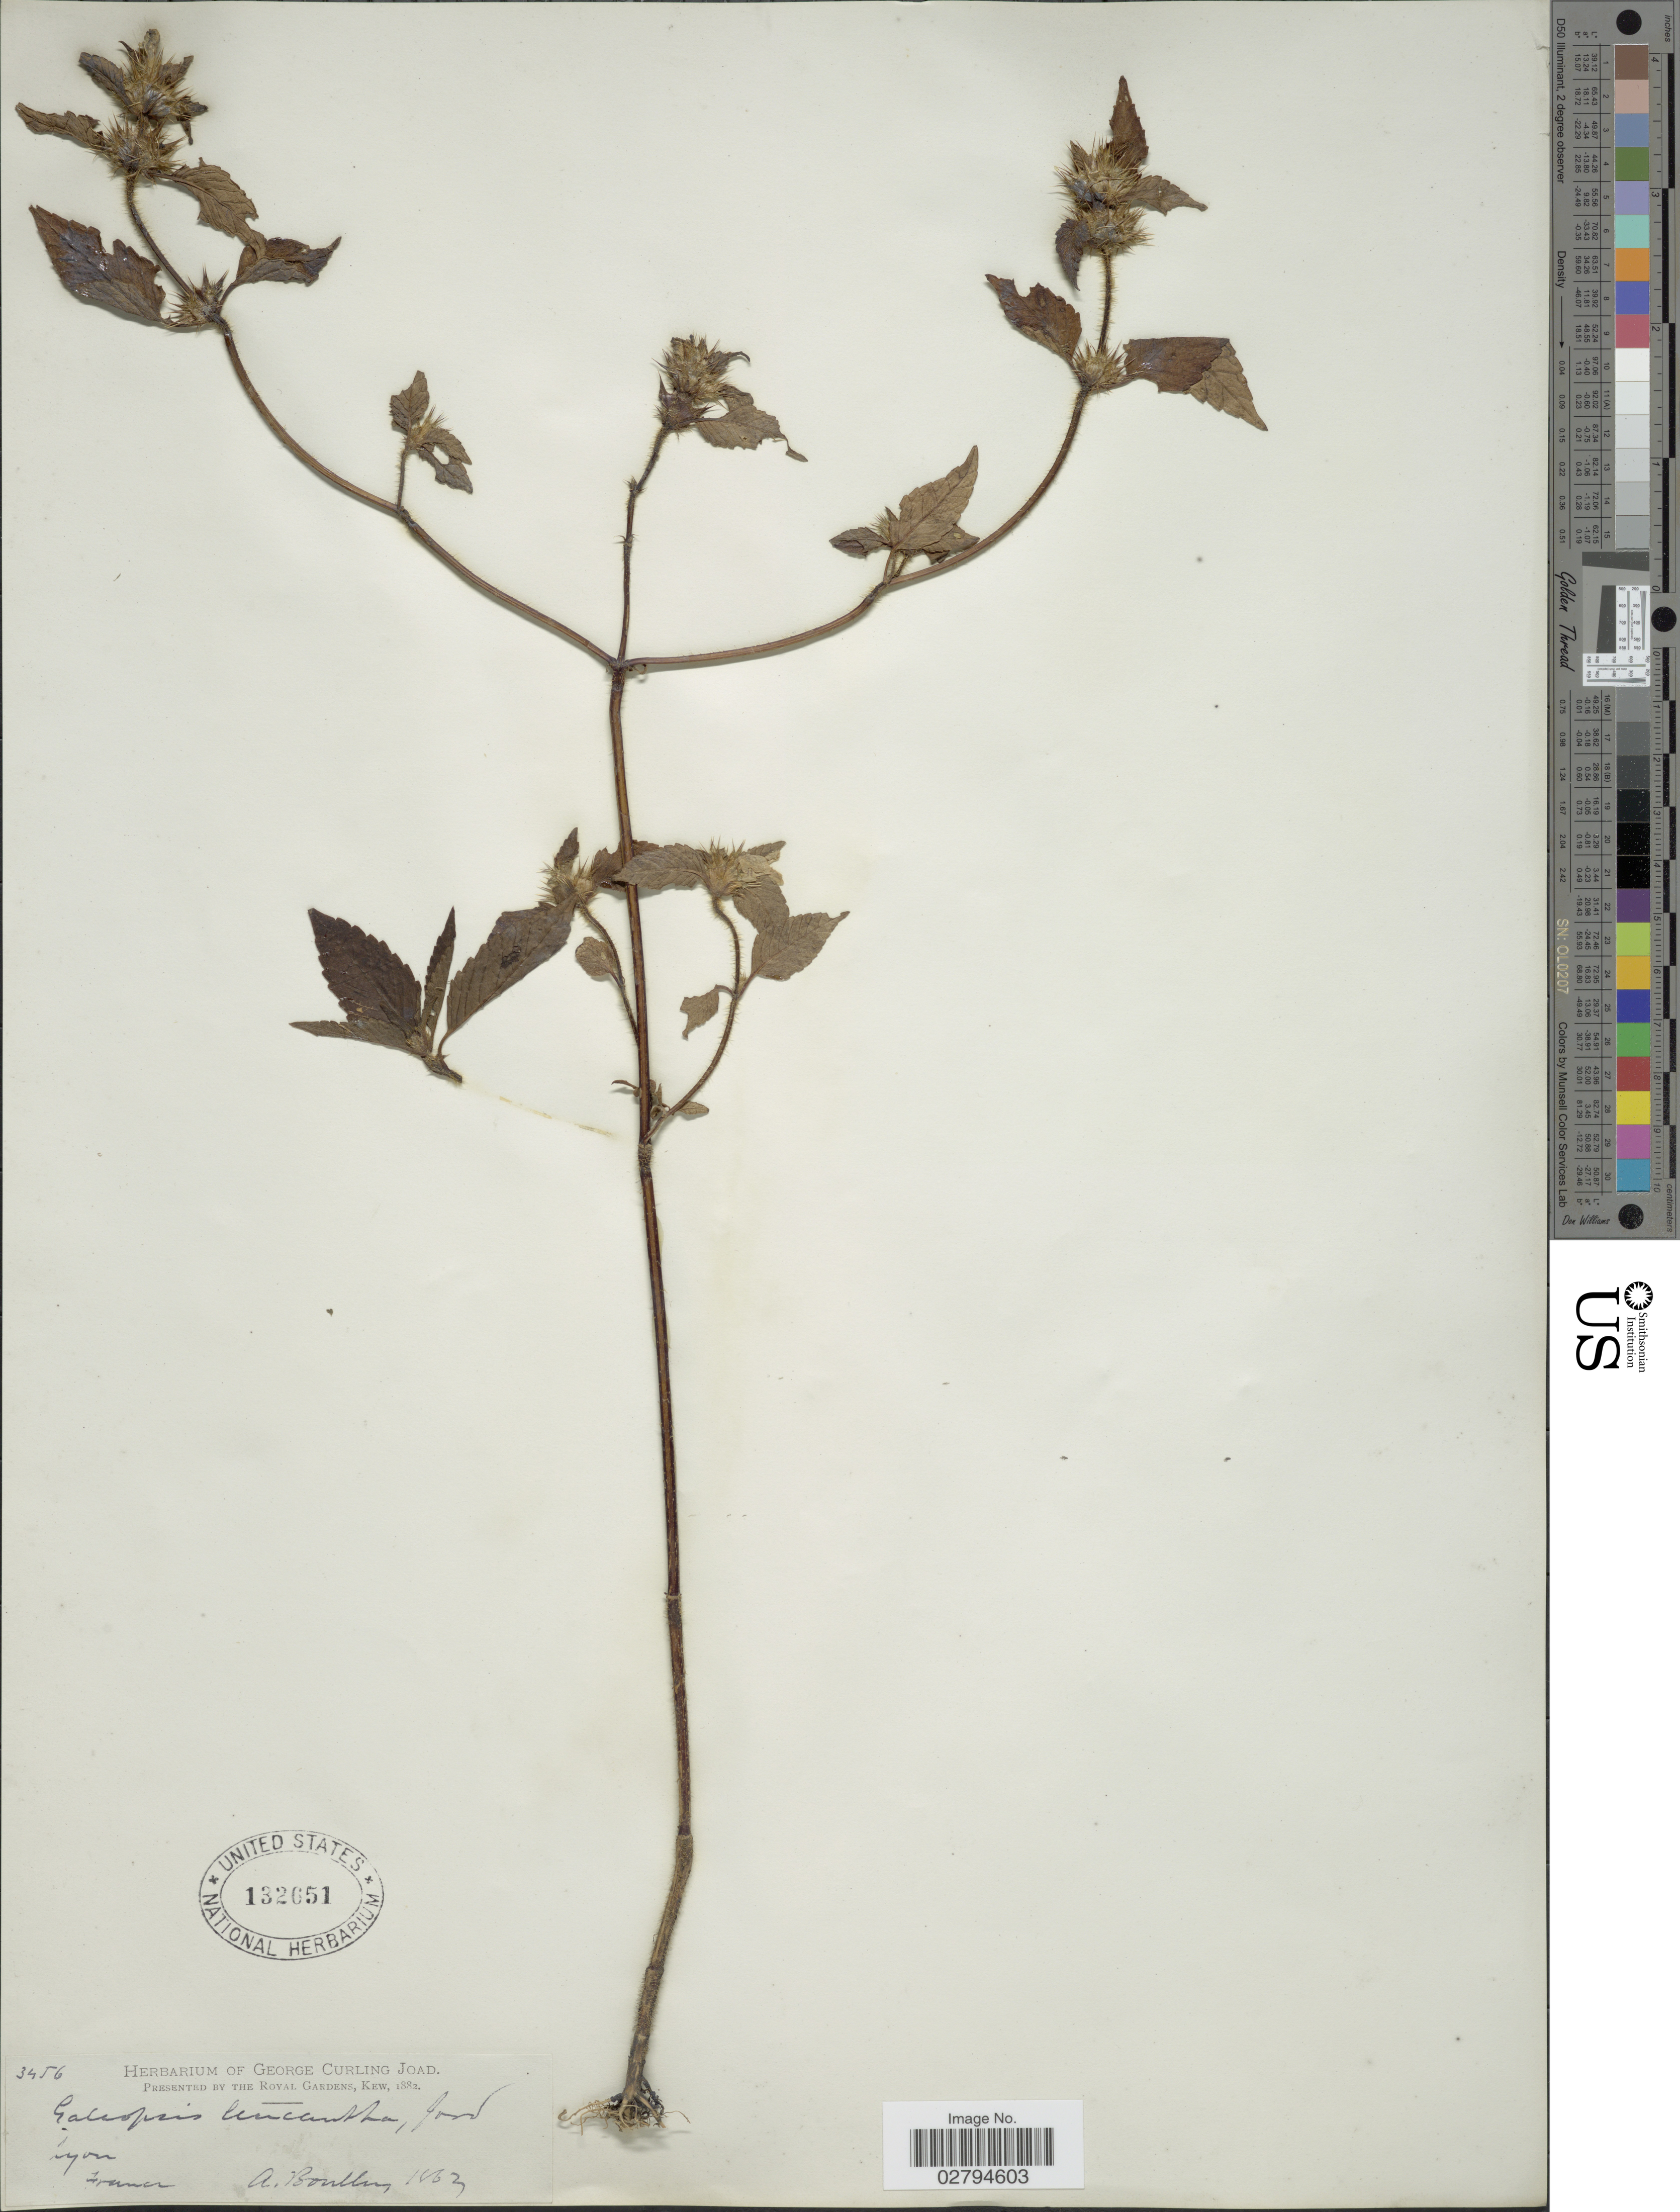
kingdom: Plantae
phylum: Tracheophyta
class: Magnoliopsida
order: Lamiales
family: Lamiaceae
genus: Galeopsis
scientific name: Galeopsis leucantha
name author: Jord.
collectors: A. Boullu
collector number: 3456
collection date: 1863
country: France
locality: Lyon.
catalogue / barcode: US 132651